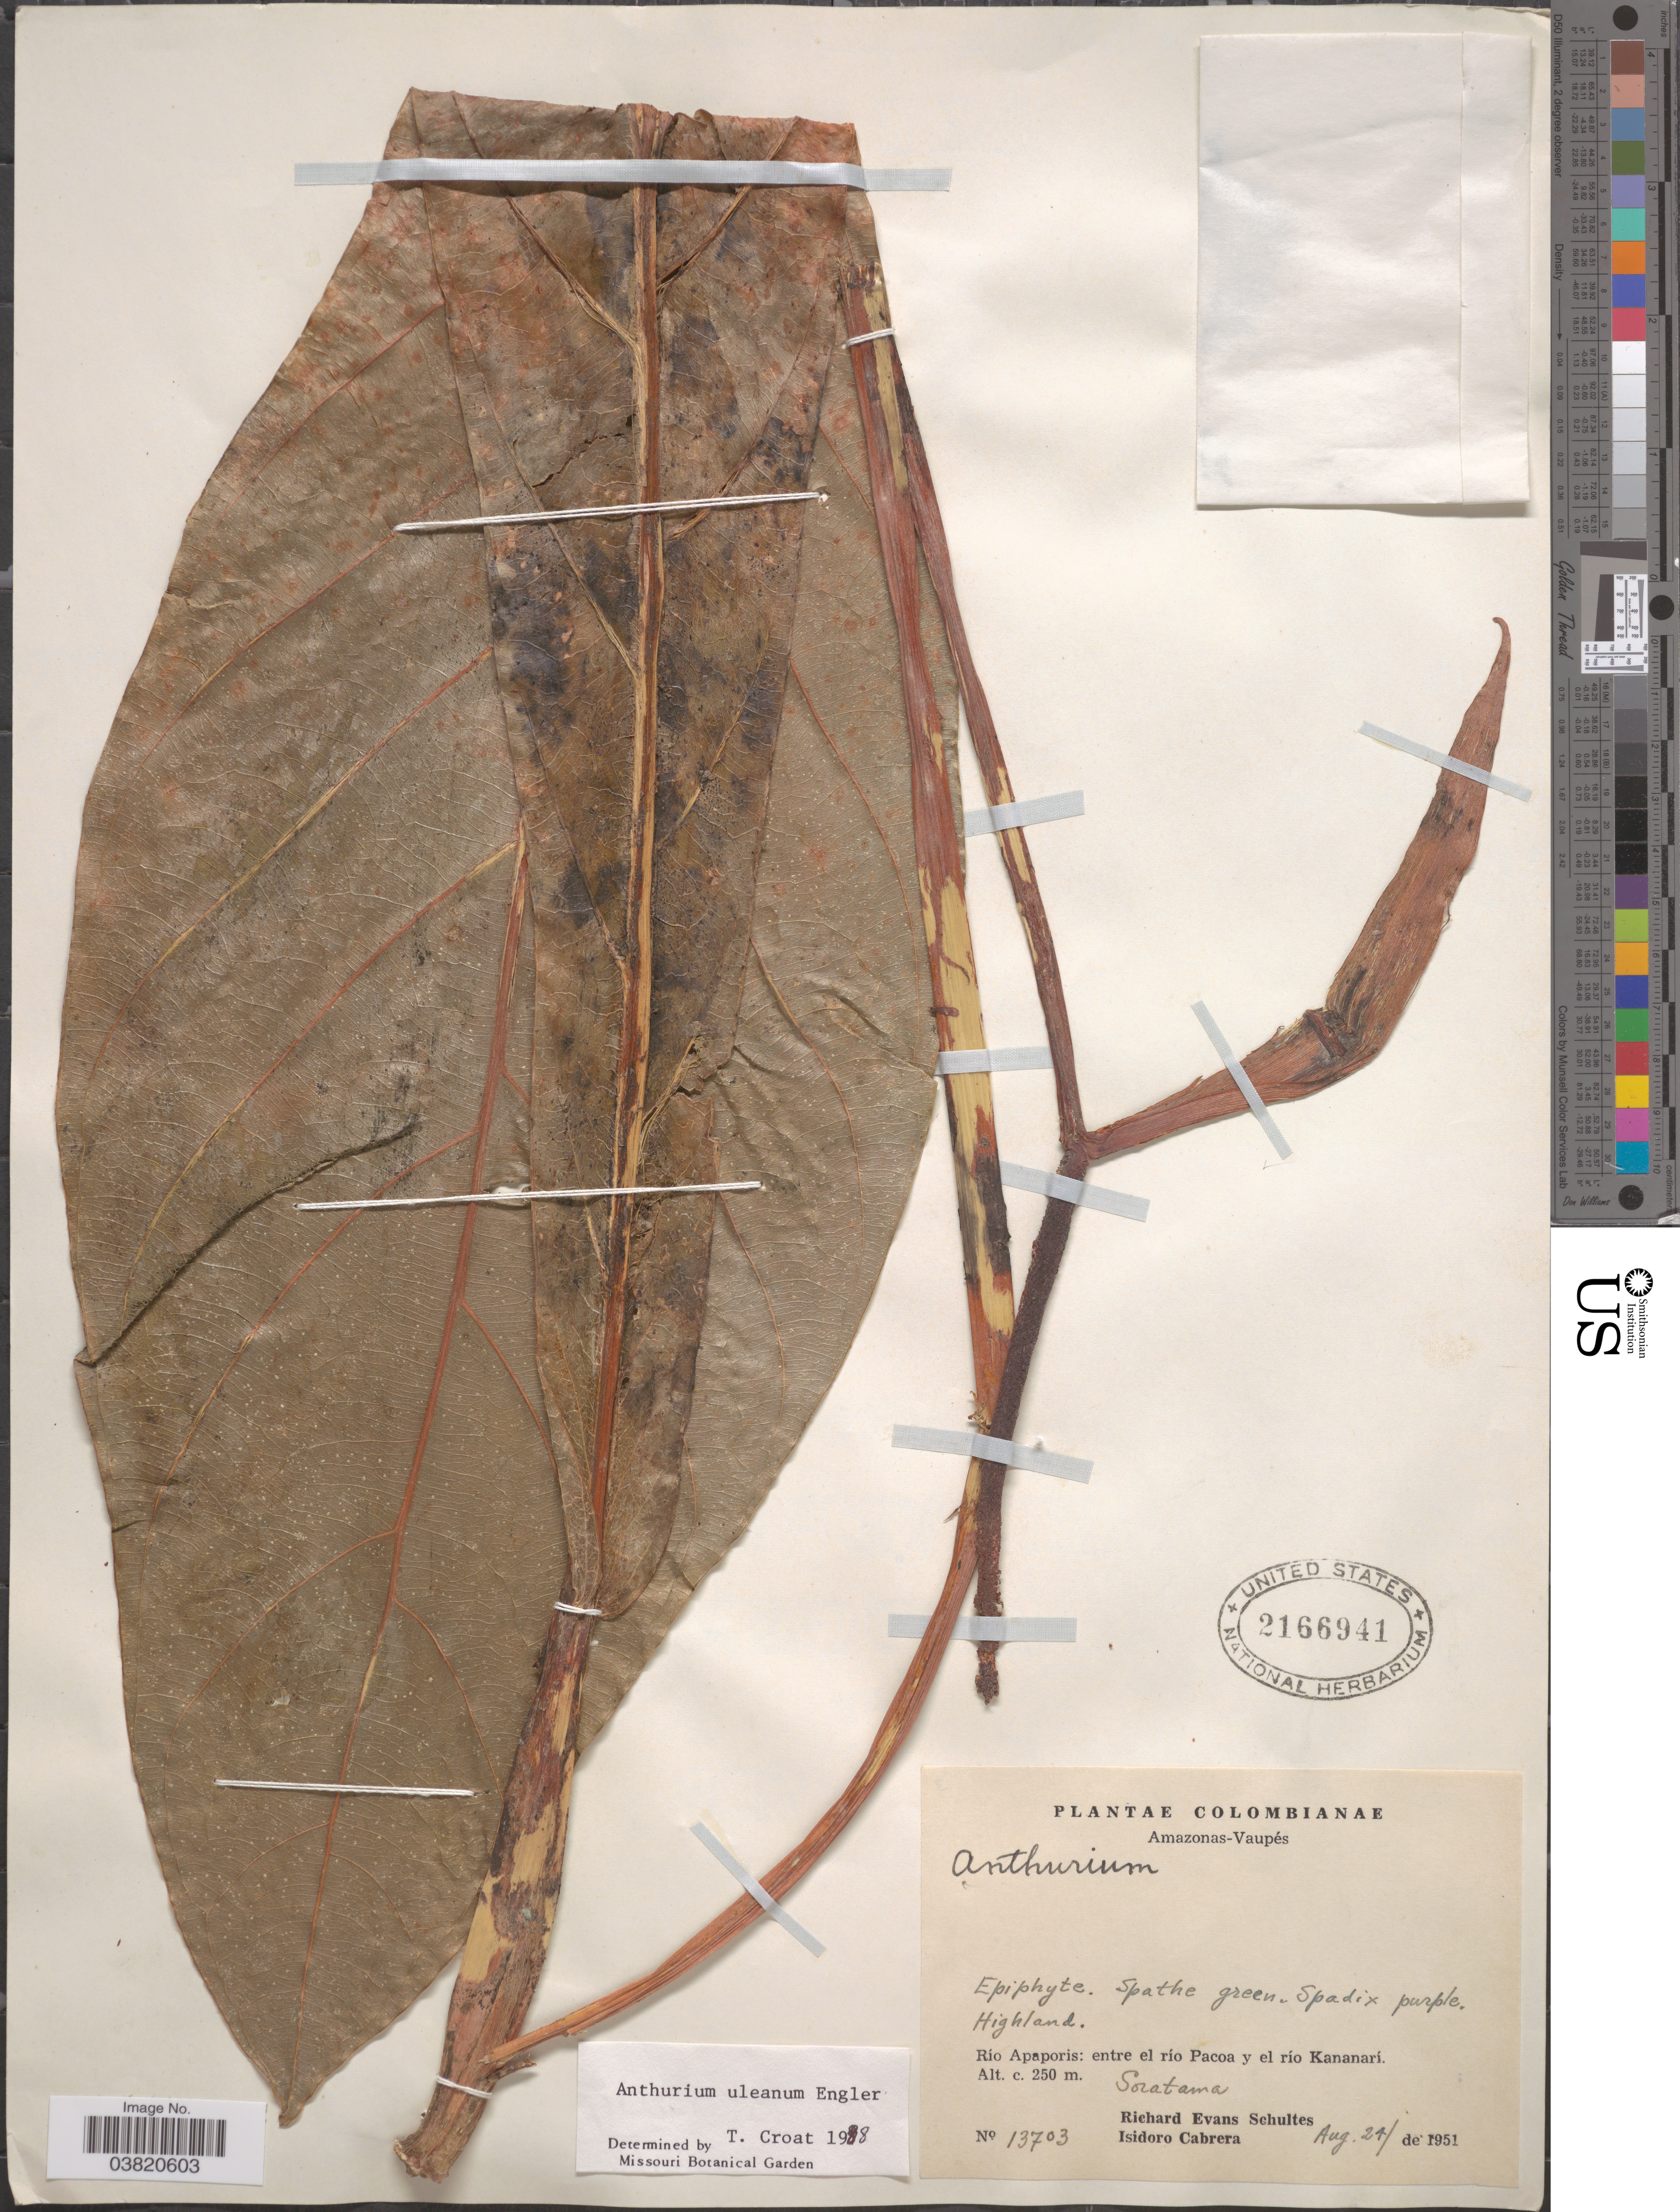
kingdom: Plantae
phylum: Tracheophyta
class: Liliopsida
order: Alismatales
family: Araceae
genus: Anthurium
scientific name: Anthurium uleanum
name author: Engl.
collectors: R. E. Schultes & I. Cabrera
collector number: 13703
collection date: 1951-08-24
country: Colombia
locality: Amazonas-Vaupés. Río Apaporis: entre el río Pacoa y el río Kananarí. Soratama.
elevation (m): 250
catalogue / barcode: US 2166941